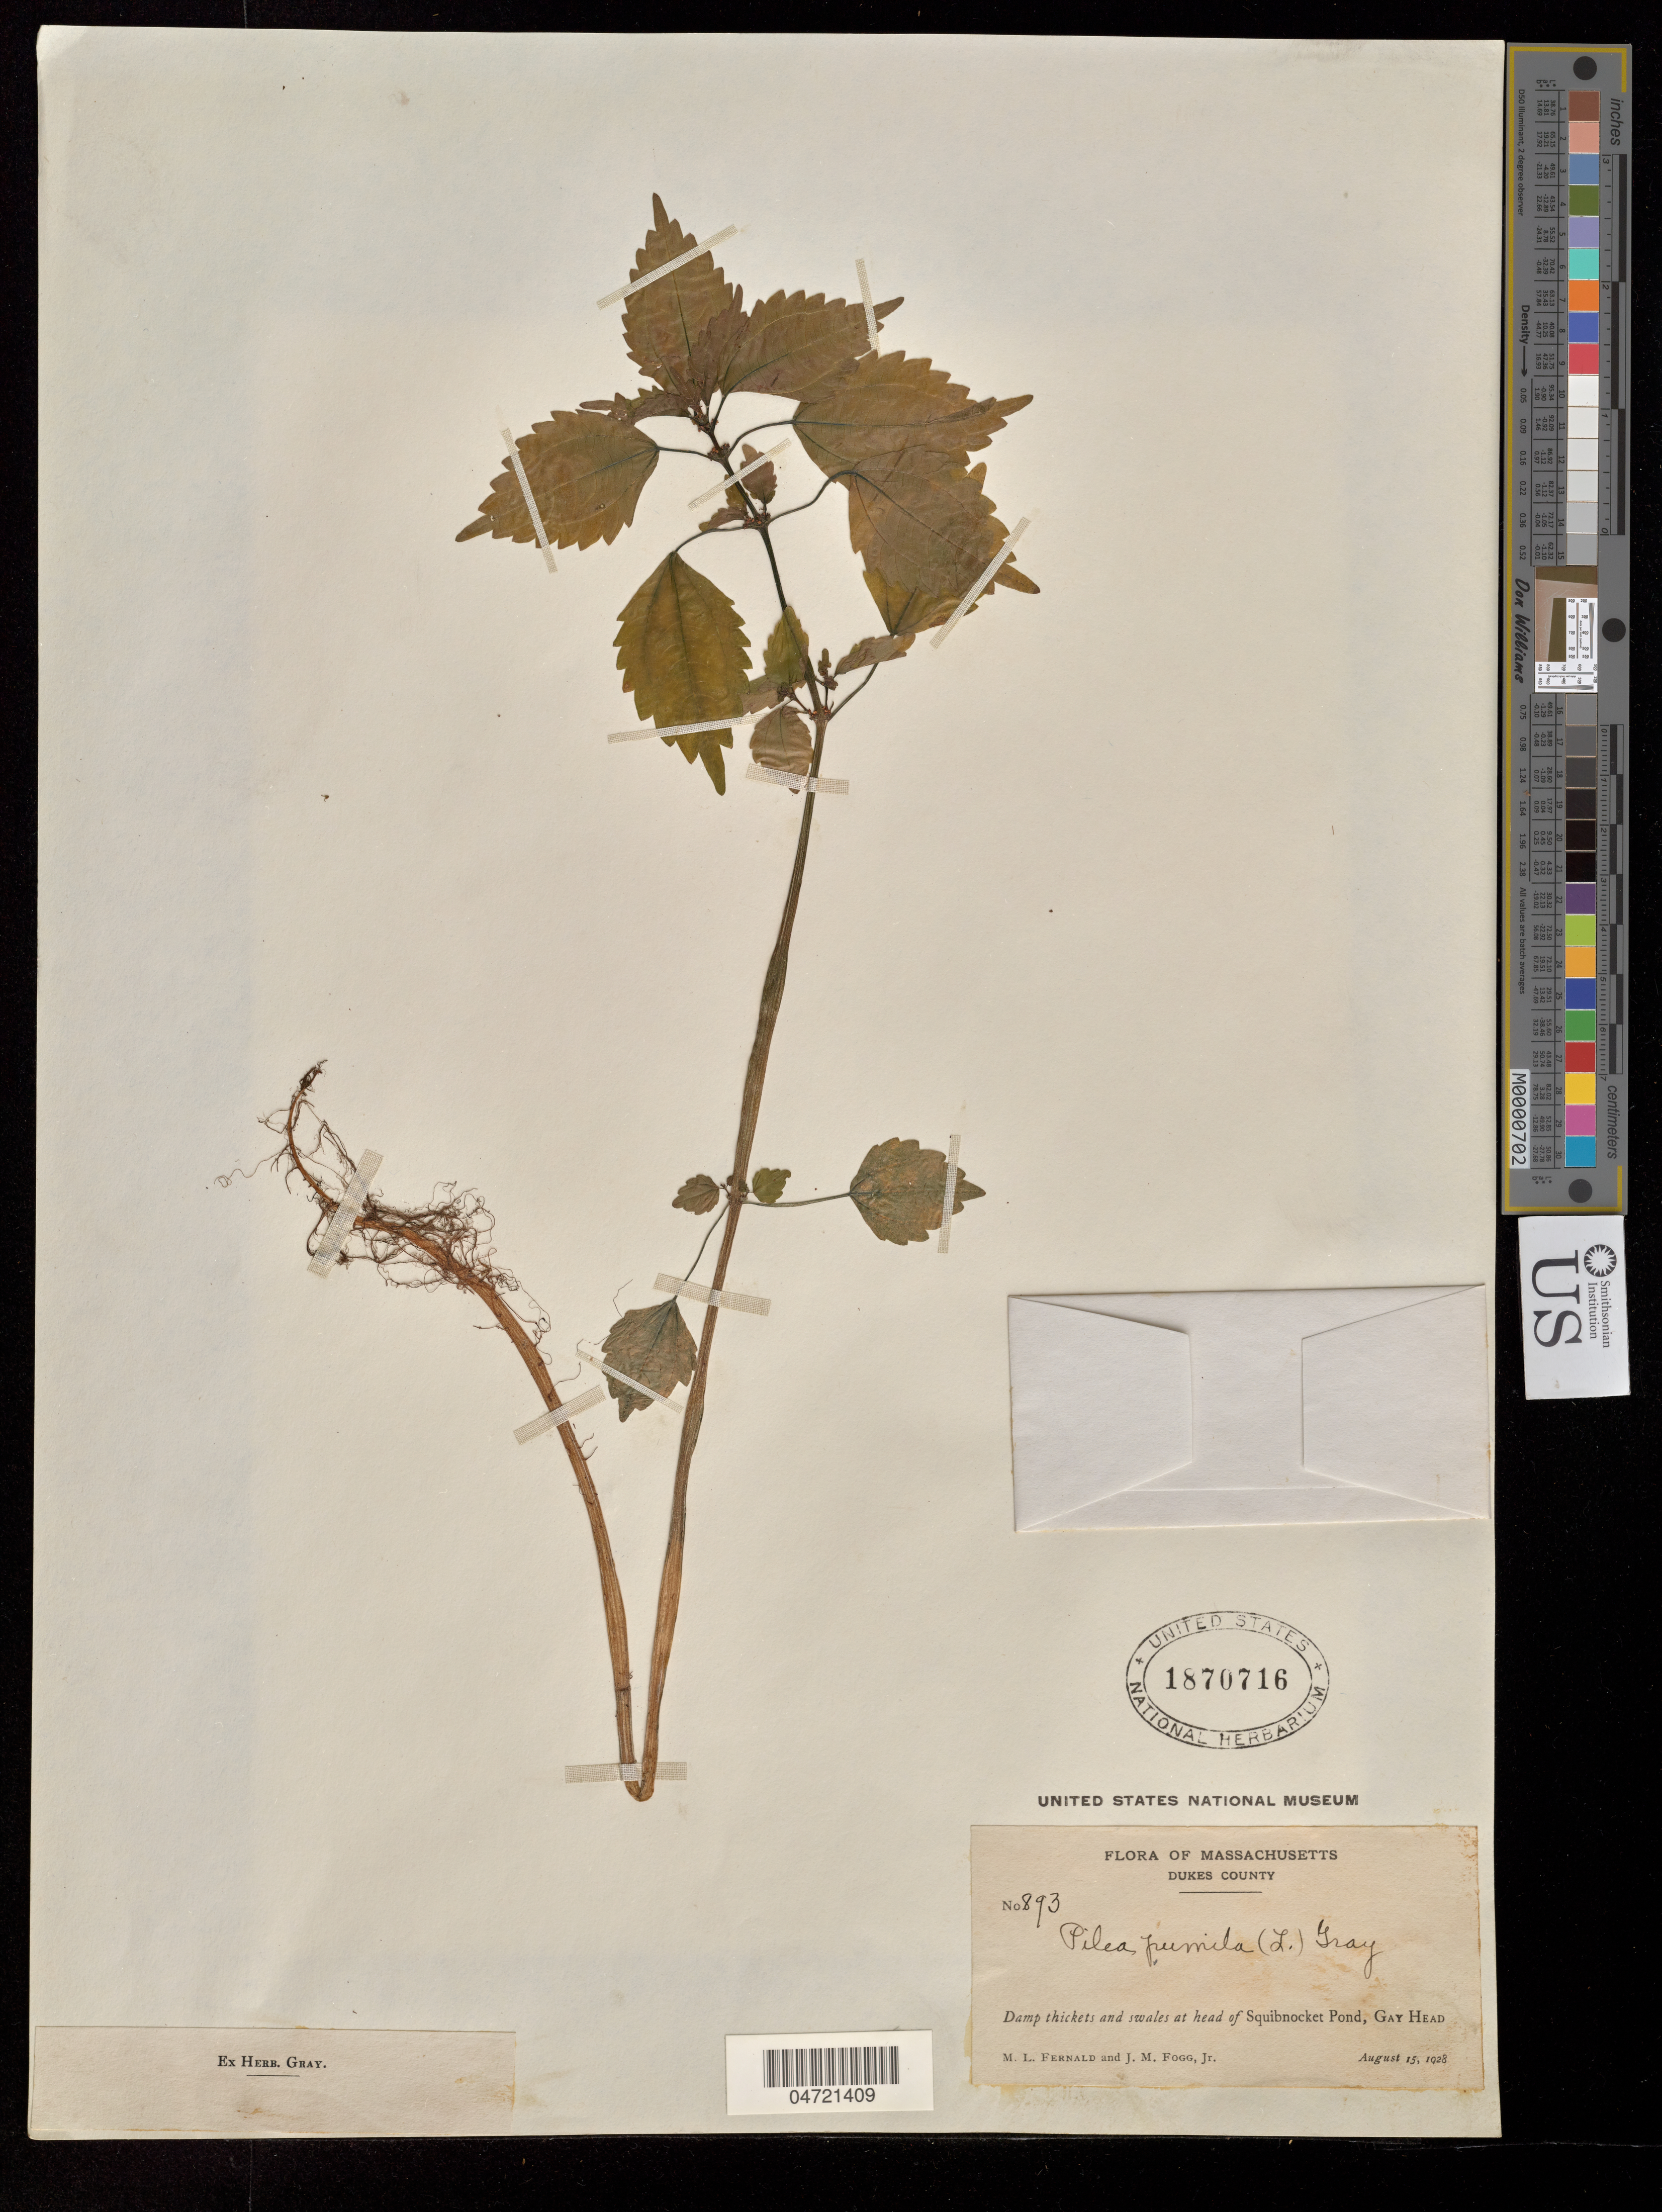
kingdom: Plantae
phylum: Tracheophyta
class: Magnoliopsida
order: Rosales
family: Urticaceae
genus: Pilea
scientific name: Pilea pumila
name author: (L.) A. Gray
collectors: M. L. Fernald & J. Fogg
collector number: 893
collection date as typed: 15 Aug 1928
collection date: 1928-08-15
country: United States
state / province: Massachusetts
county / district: Dukes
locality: Squibnocket Pond, Gay Head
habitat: Damp thickets and swales at head of pond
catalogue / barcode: US 1870716